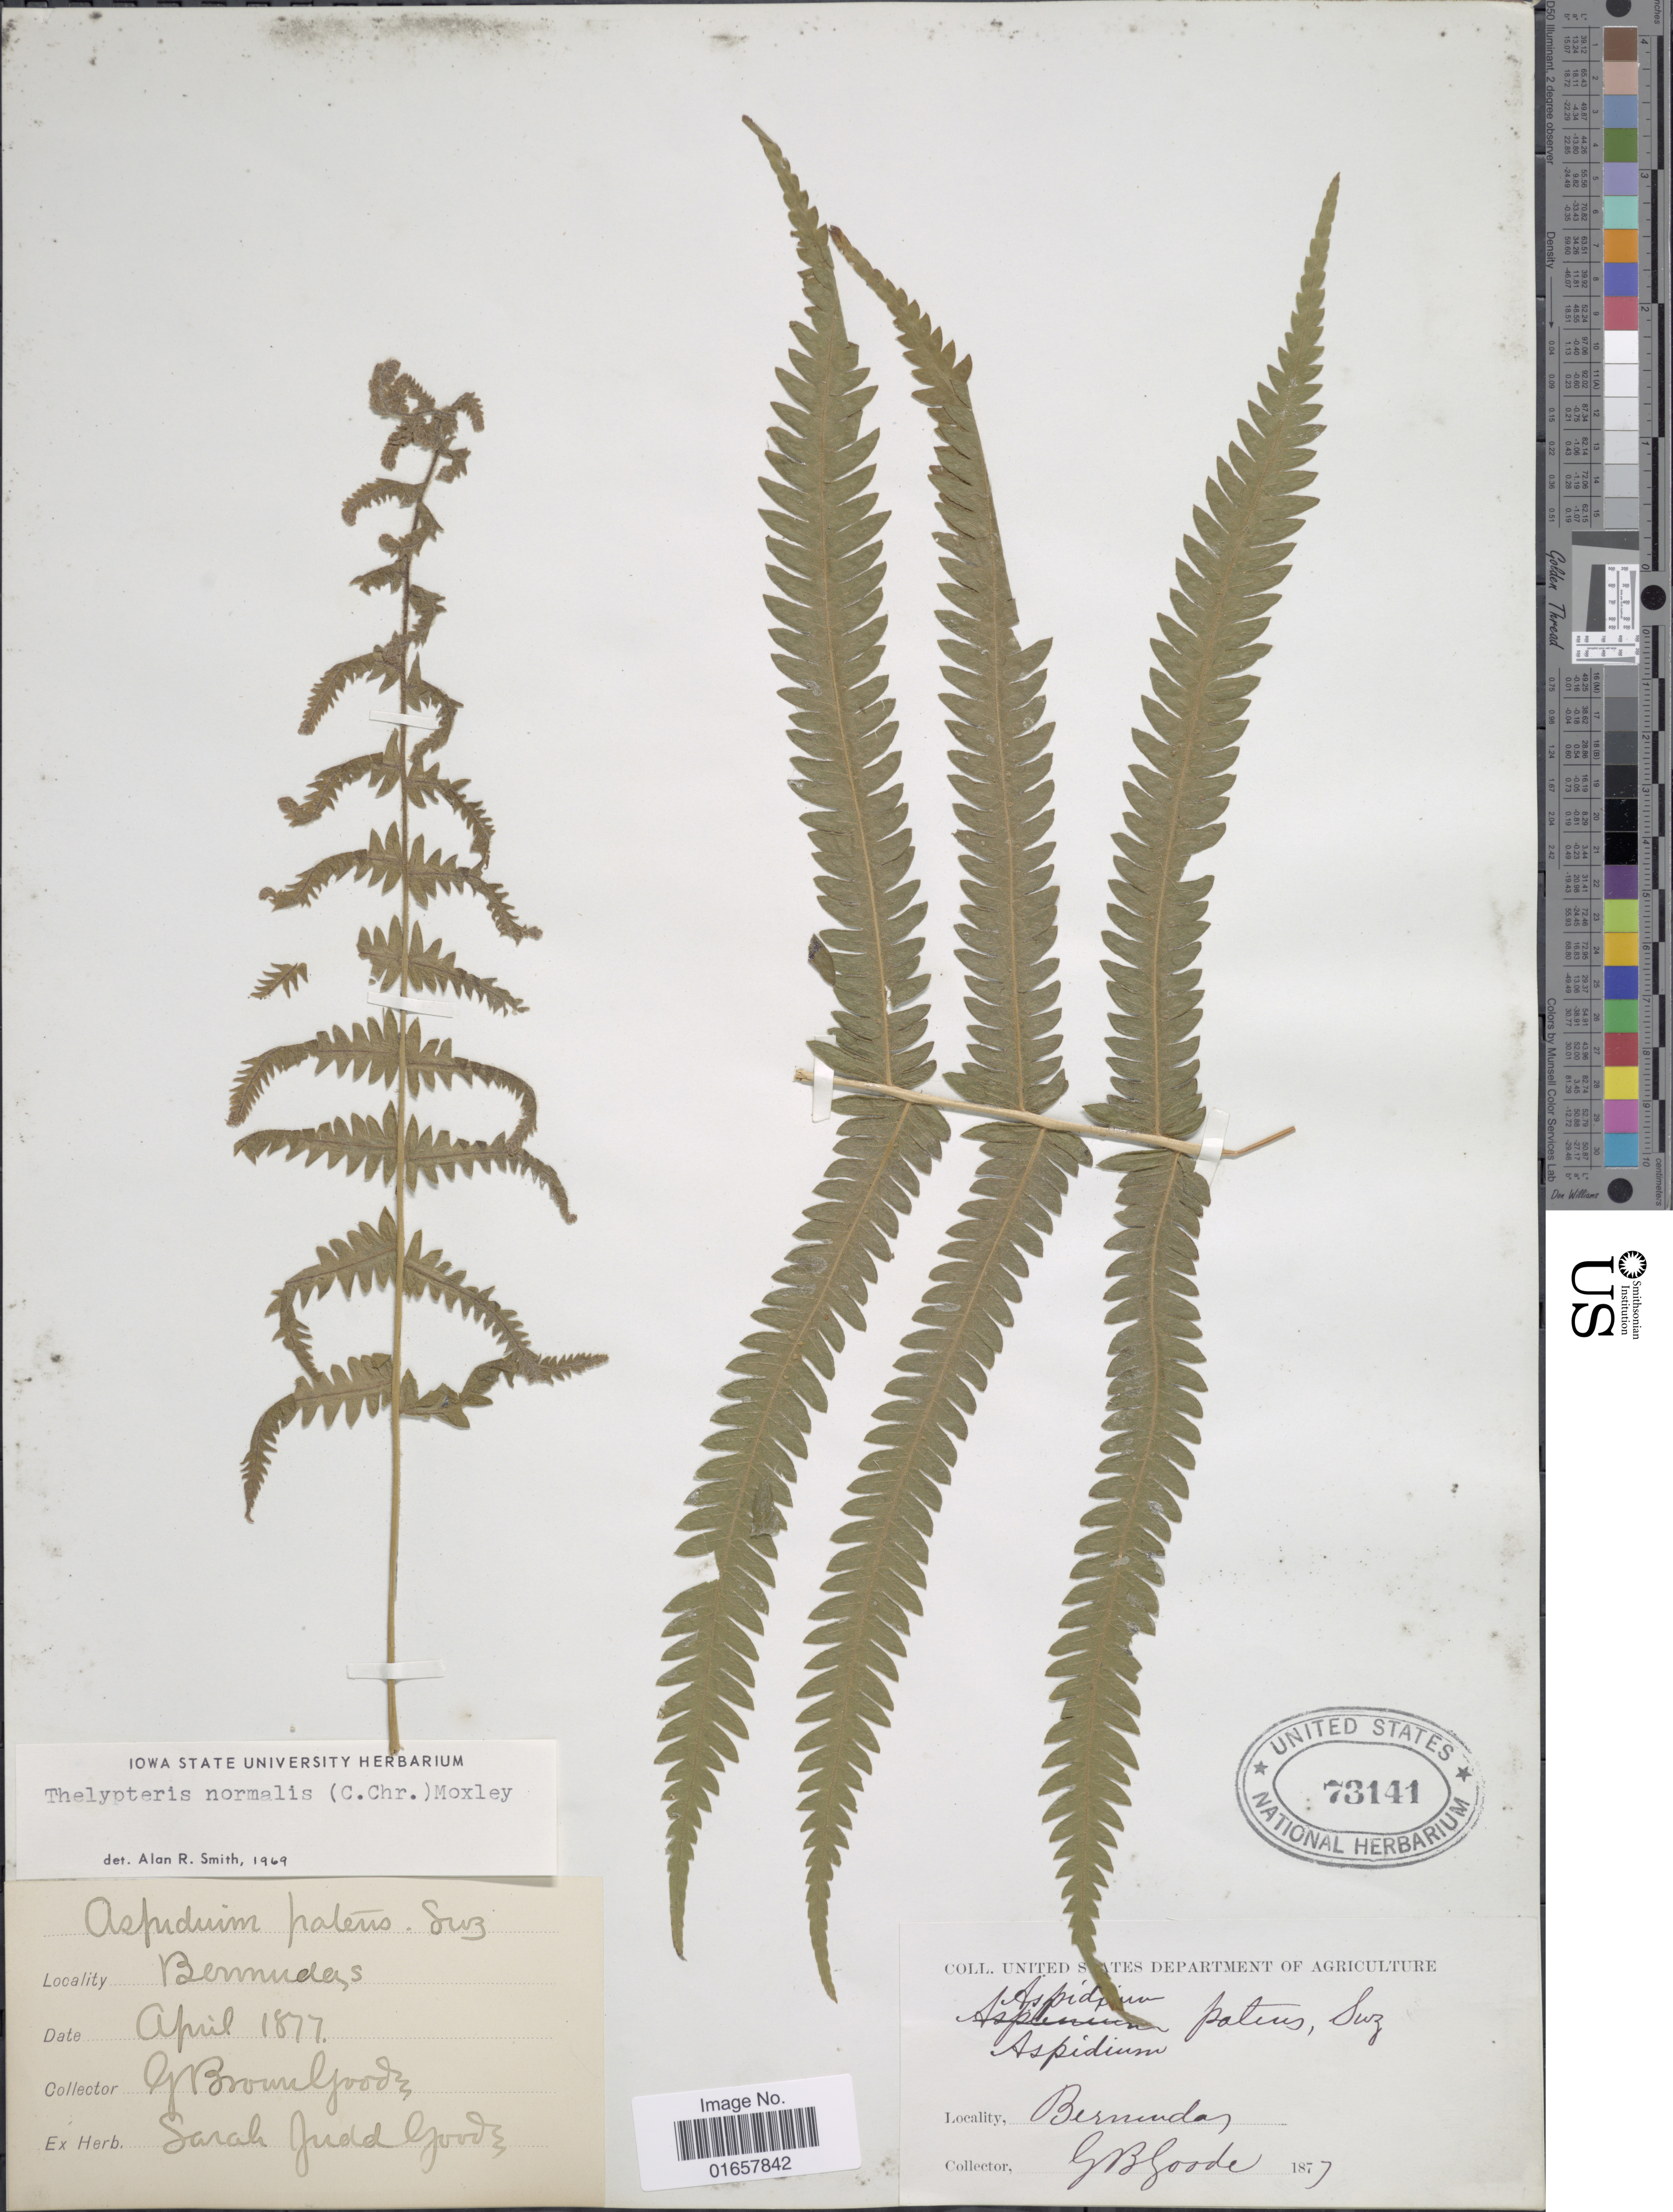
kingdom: Plantae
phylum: Tracheophyta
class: Polypodiopsida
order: Polypodiales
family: Thelypteridaceae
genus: Christella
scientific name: Christella kunthii comb. ined.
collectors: G. Goode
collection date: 1887-04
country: Bermuda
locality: Bermuda.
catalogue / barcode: US 73141